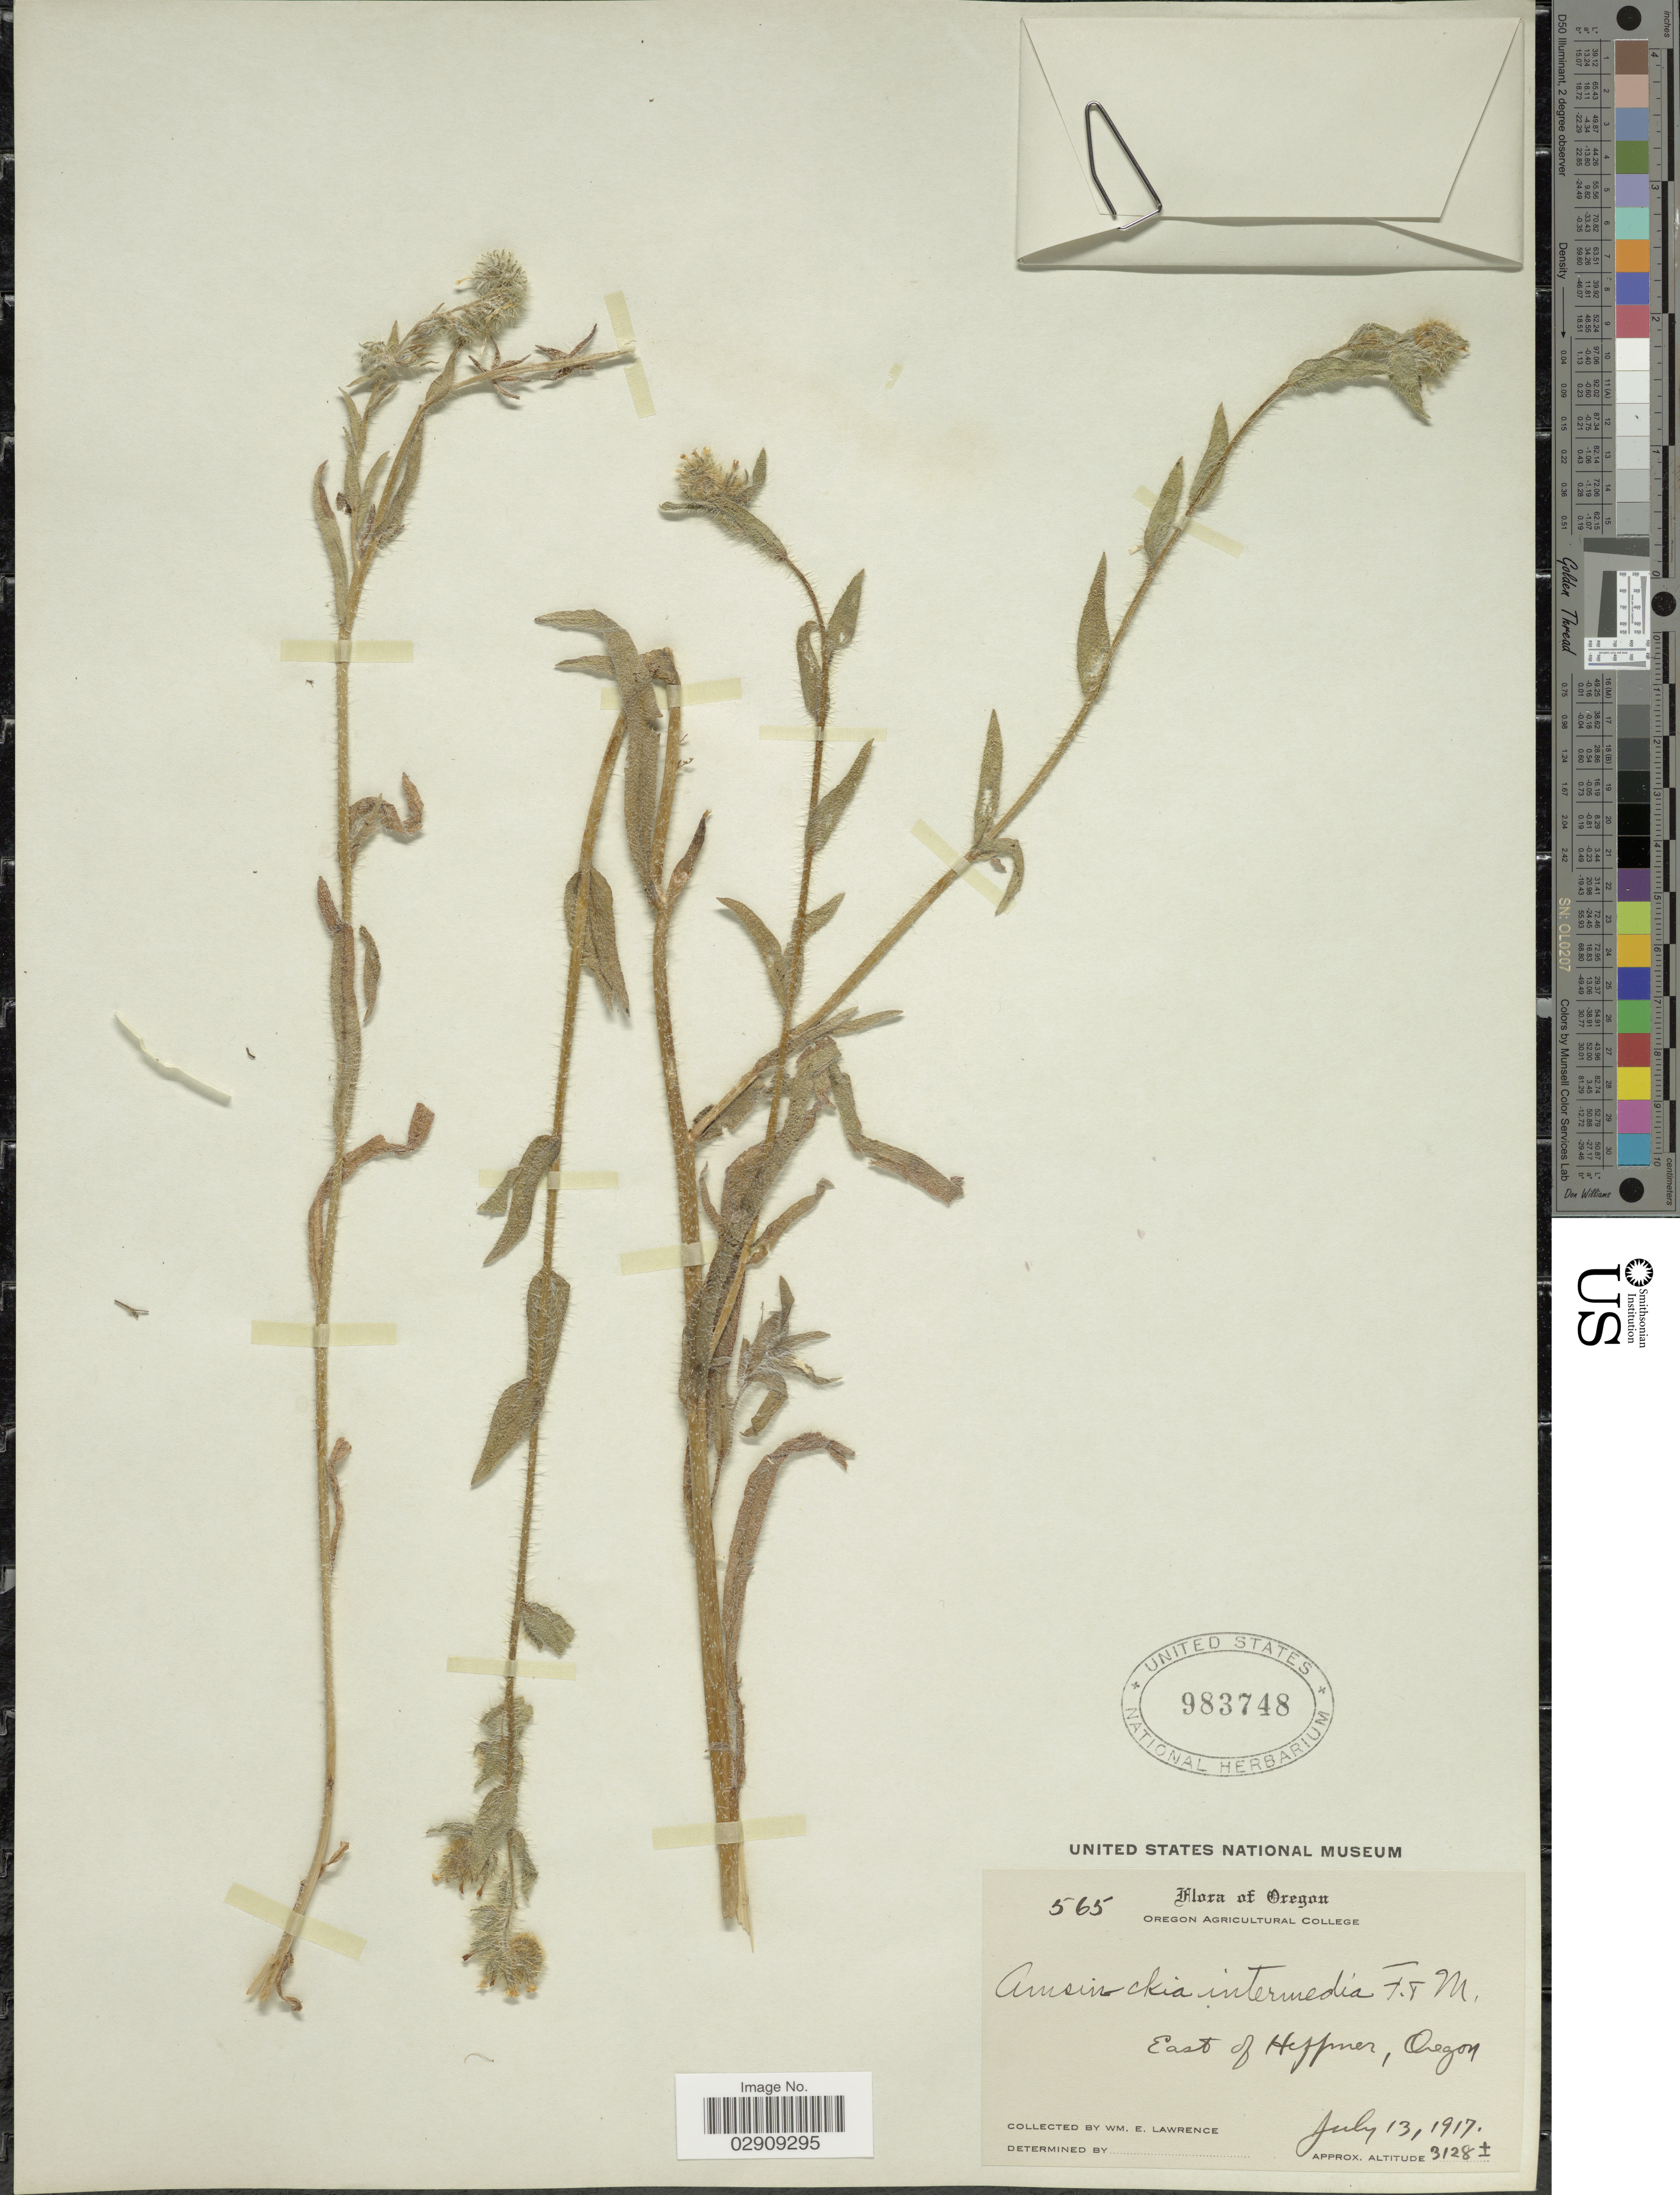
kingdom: Plantae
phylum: Tracheophyta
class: Magnoliopsida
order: Boraginales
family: Boraginaceae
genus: Amsinckia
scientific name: Amsinckia menziesii var. intermedia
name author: (Fisch. & C.A. Mey.) Ganders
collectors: W. Lawrence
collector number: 565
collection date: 1917-07-13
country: United States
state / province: Oregon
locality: East of Heppner.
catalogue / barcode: US 983748